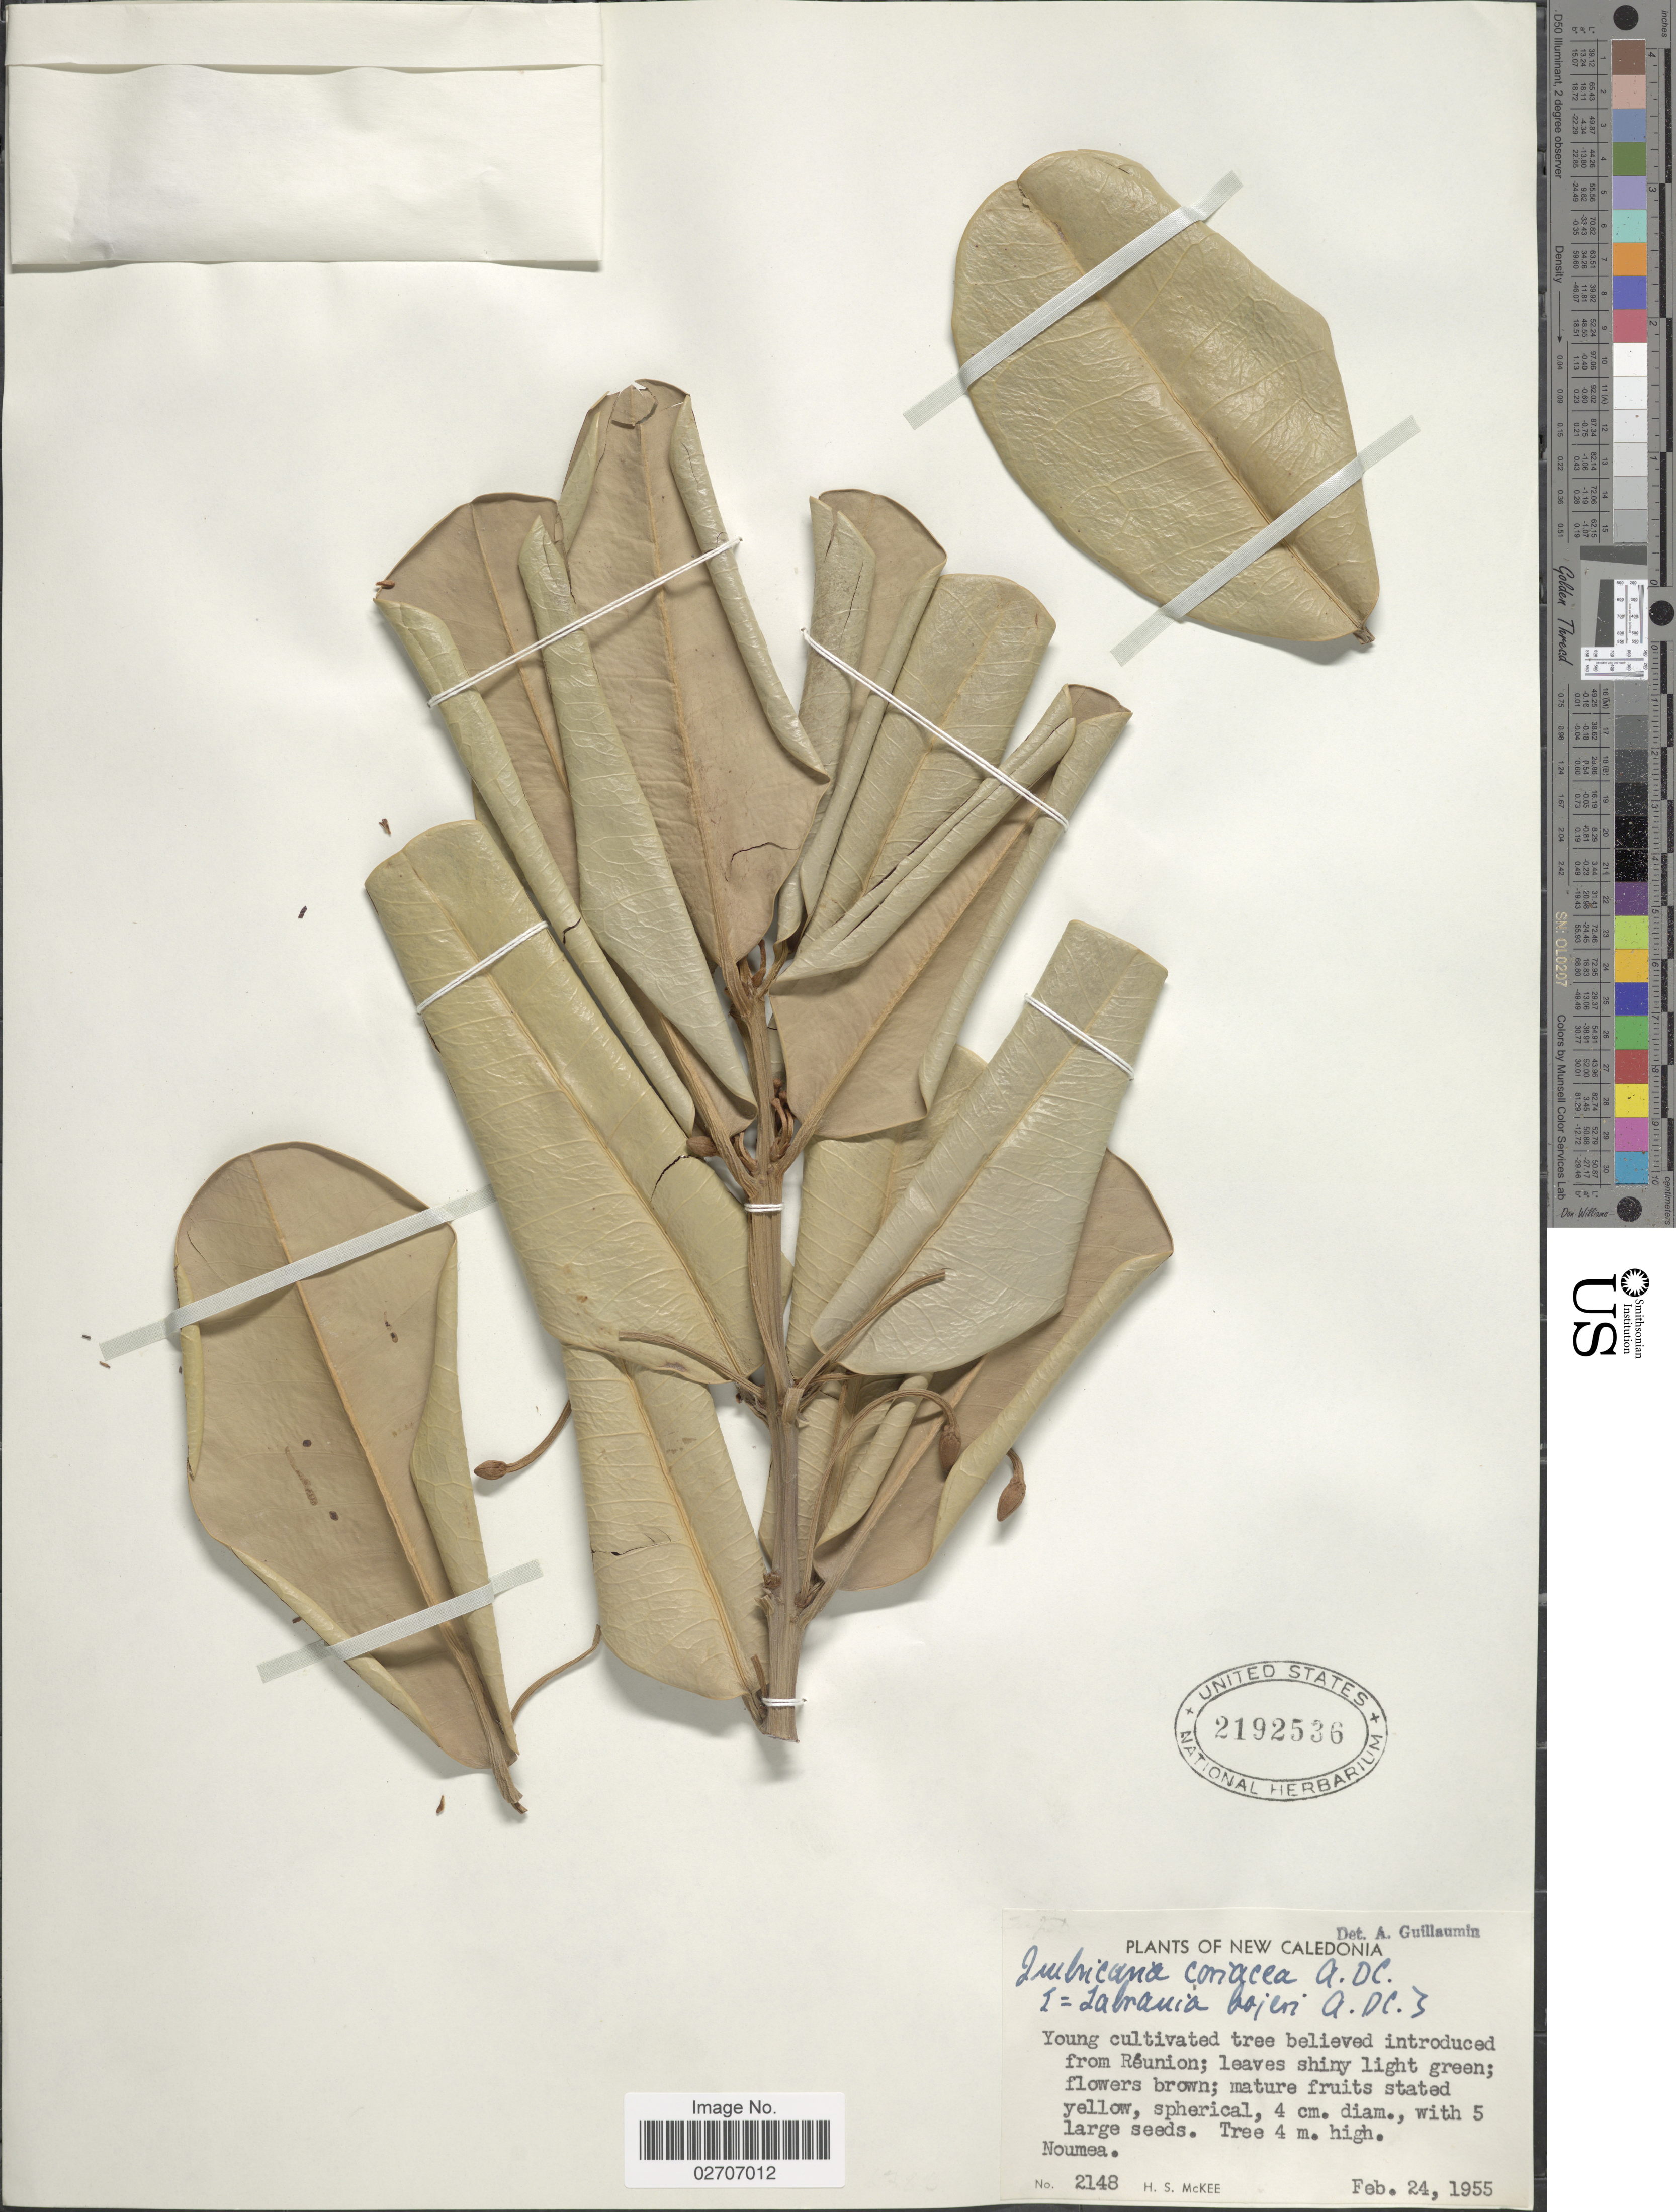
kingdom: Plantae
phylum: Tracheophyta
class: Magnoliopsida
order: Ericales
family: Sapotaceae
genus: Labramia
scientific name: Labramia bojeri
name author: A. DC.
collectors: H. S. McKee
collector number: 2148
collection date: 1955-02-24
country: New Caledonia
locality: Young cultivated tree believed introduced from Réunion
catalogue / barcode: US 2192536